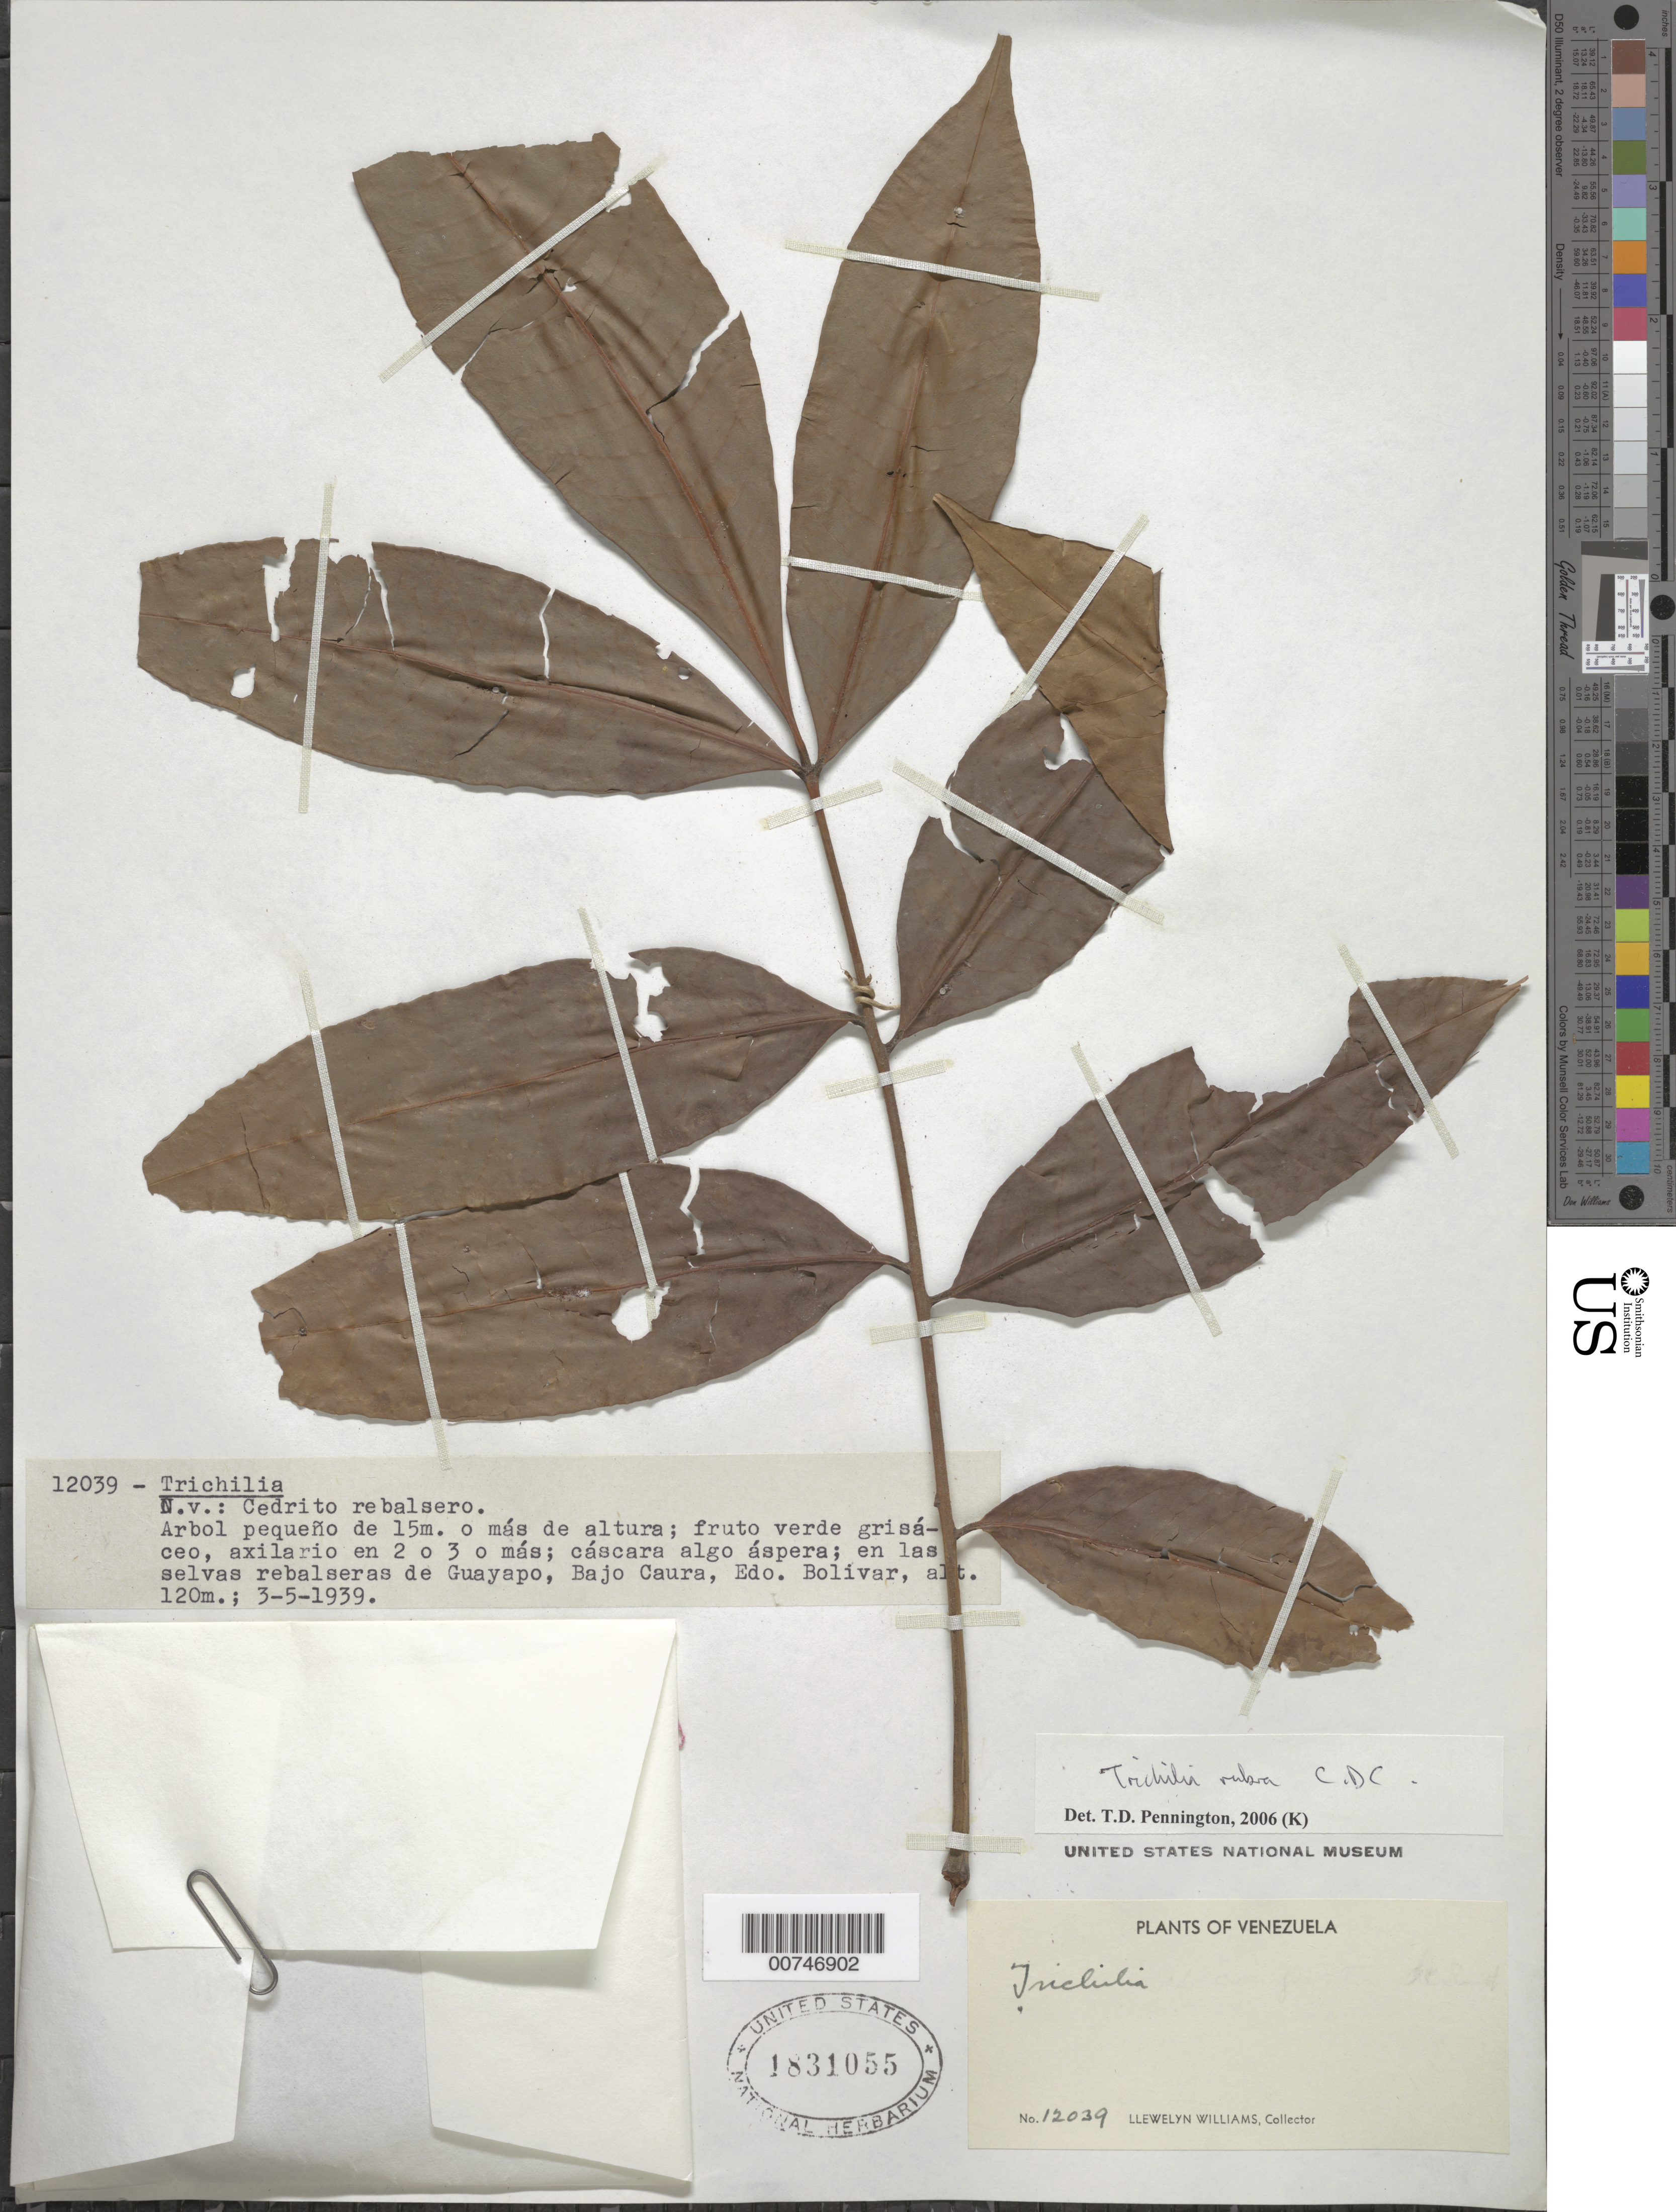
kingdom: Plantae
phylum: Tracheophyta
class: Magnoliopsida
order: Sapindales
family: Meliaceae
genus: Trichilia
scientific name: Trichilia rubra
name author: C. DC.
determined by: Pennington, T. D., (K)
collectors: Ll. Williams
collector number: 12039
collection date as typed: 3-May-39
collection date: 1939-05-03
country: Venezuela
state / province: Bolívar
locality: Guayapo, Bajo Caura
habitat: Selvas rebalseras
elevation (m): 120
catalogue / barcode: US 1831055